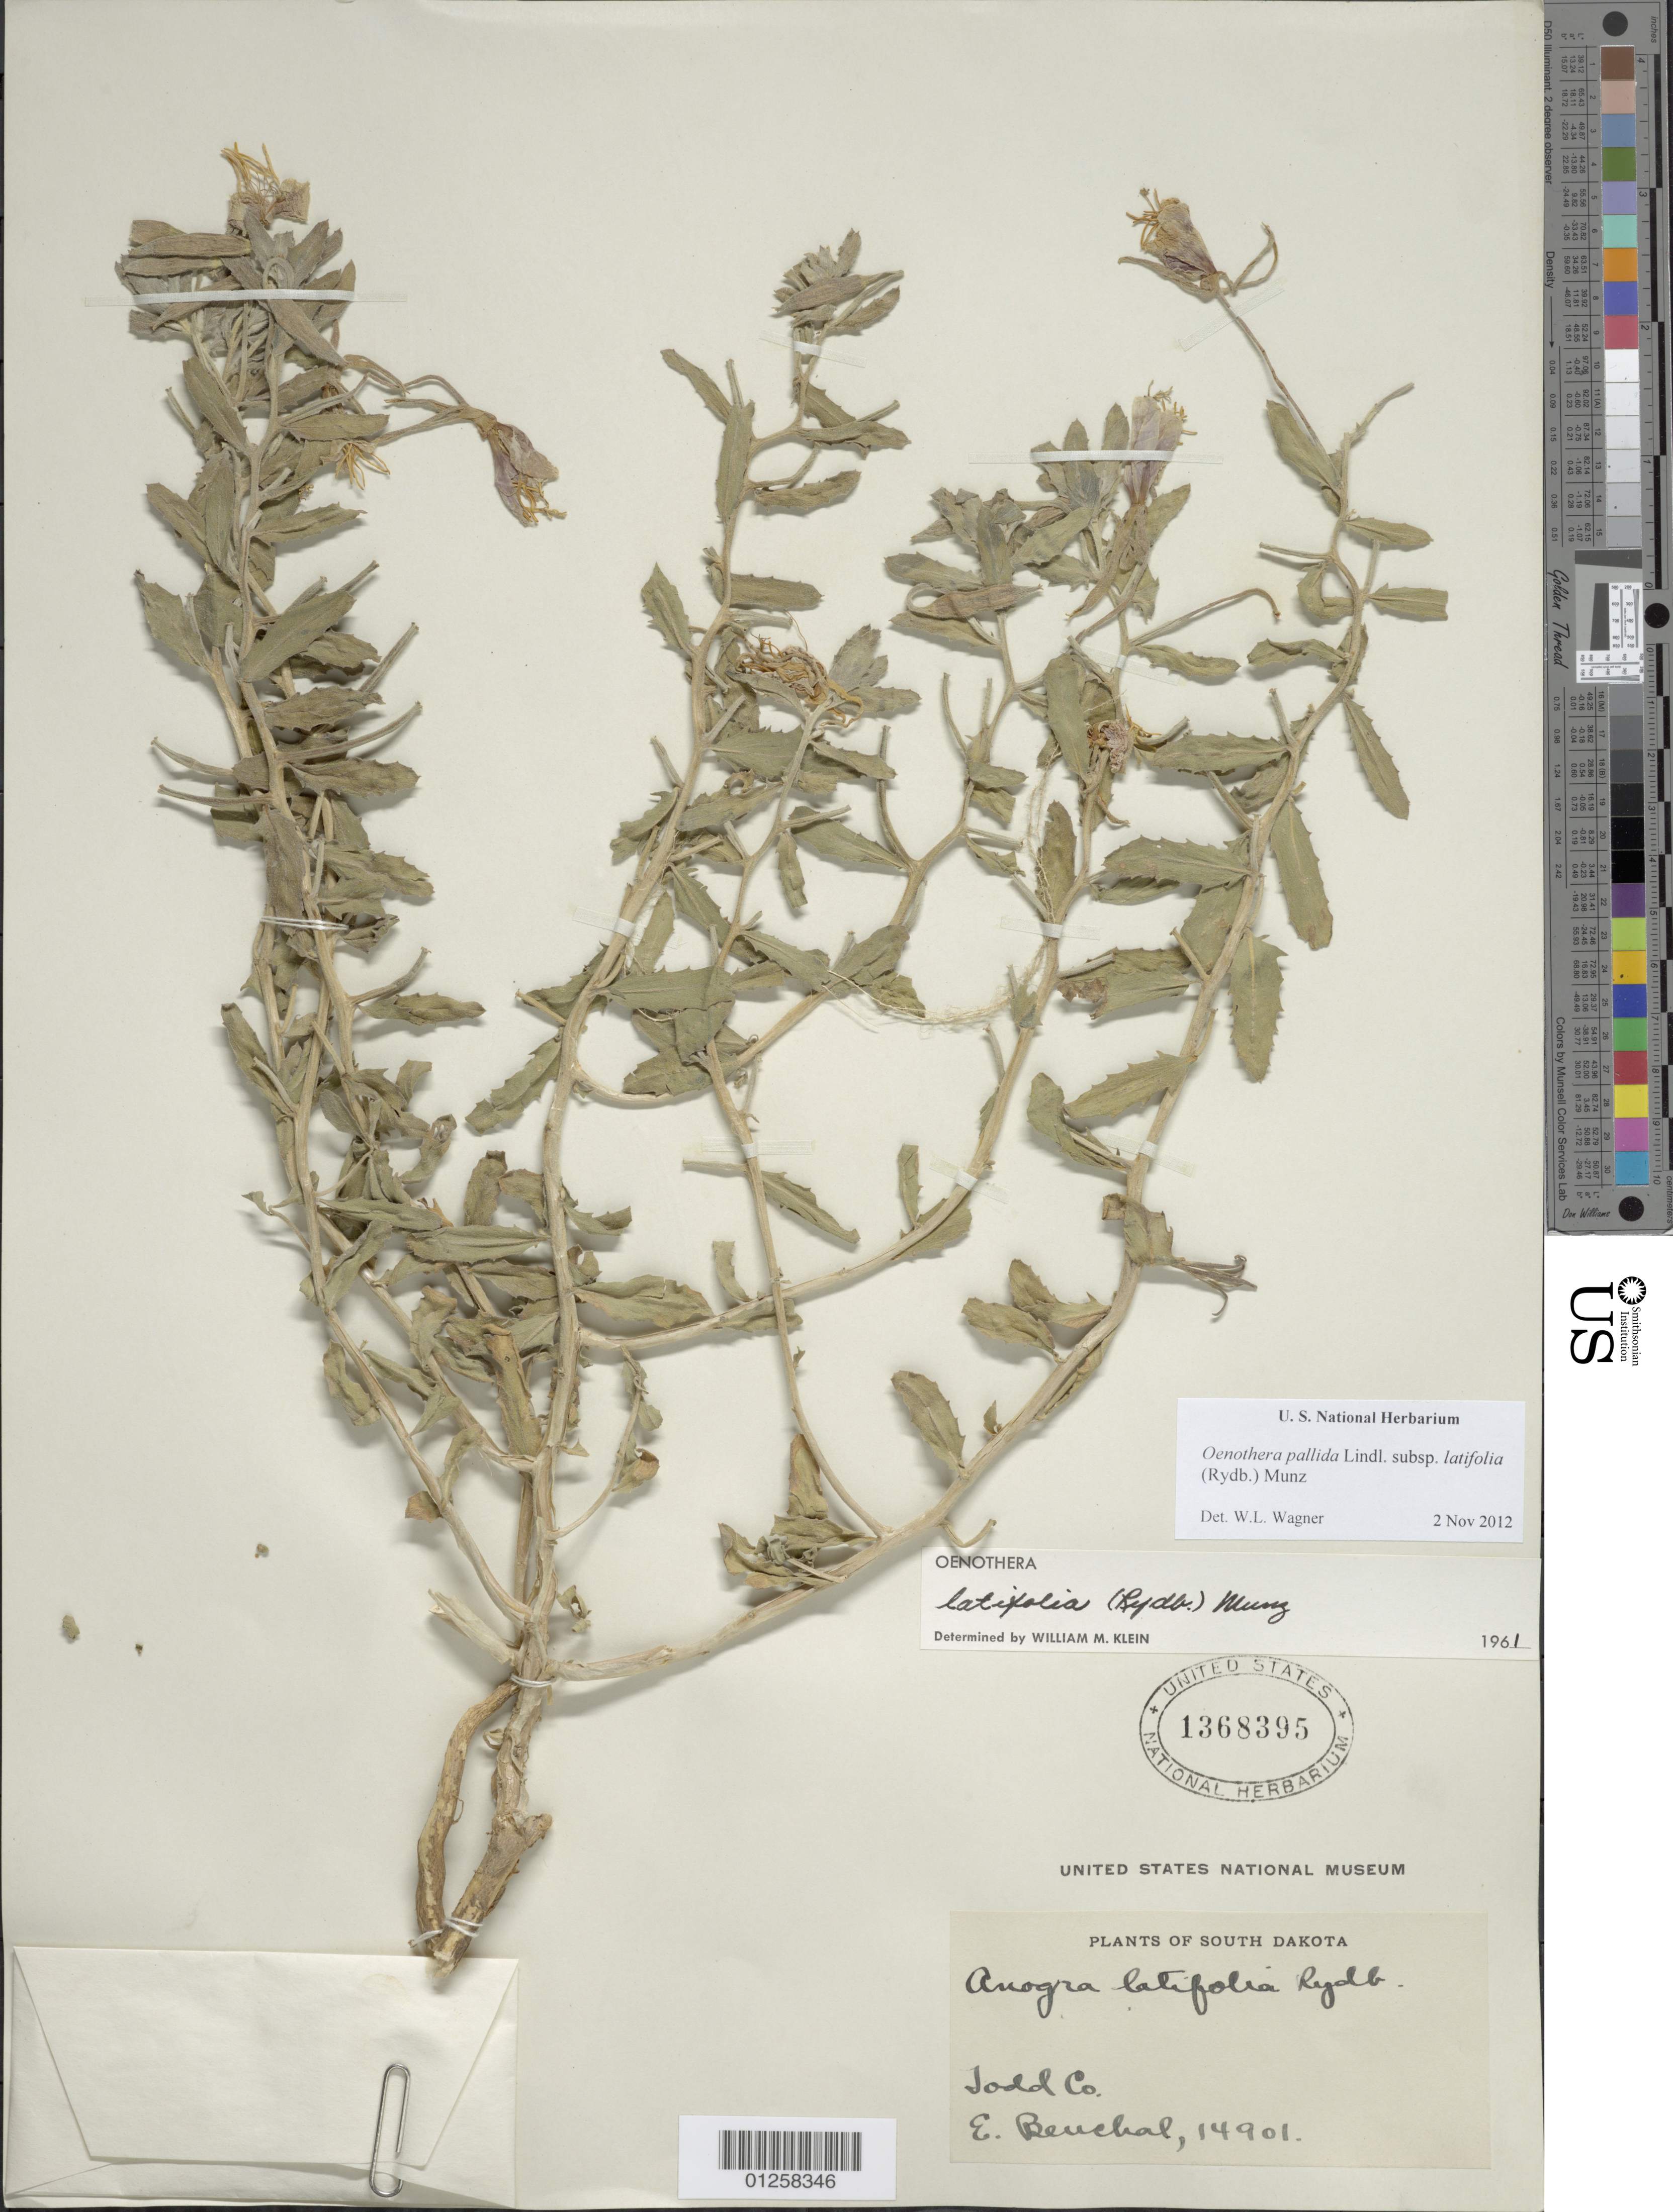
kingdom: Plantae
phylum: Tracheophyta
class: Magnoliopsida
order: Myrtales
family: Onagraceae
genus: Oenothera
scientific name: Oenothera pallida subsp. latifolia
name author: (Rydb.) Munz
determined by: Wagner, W. L., (BOT), Smithsonian Institution - National Museum of Natural History (UNITED STATES)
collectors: E. Beuchal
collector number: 14901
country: United States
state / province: South Dakota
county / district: Todd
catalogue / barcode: US 1368395